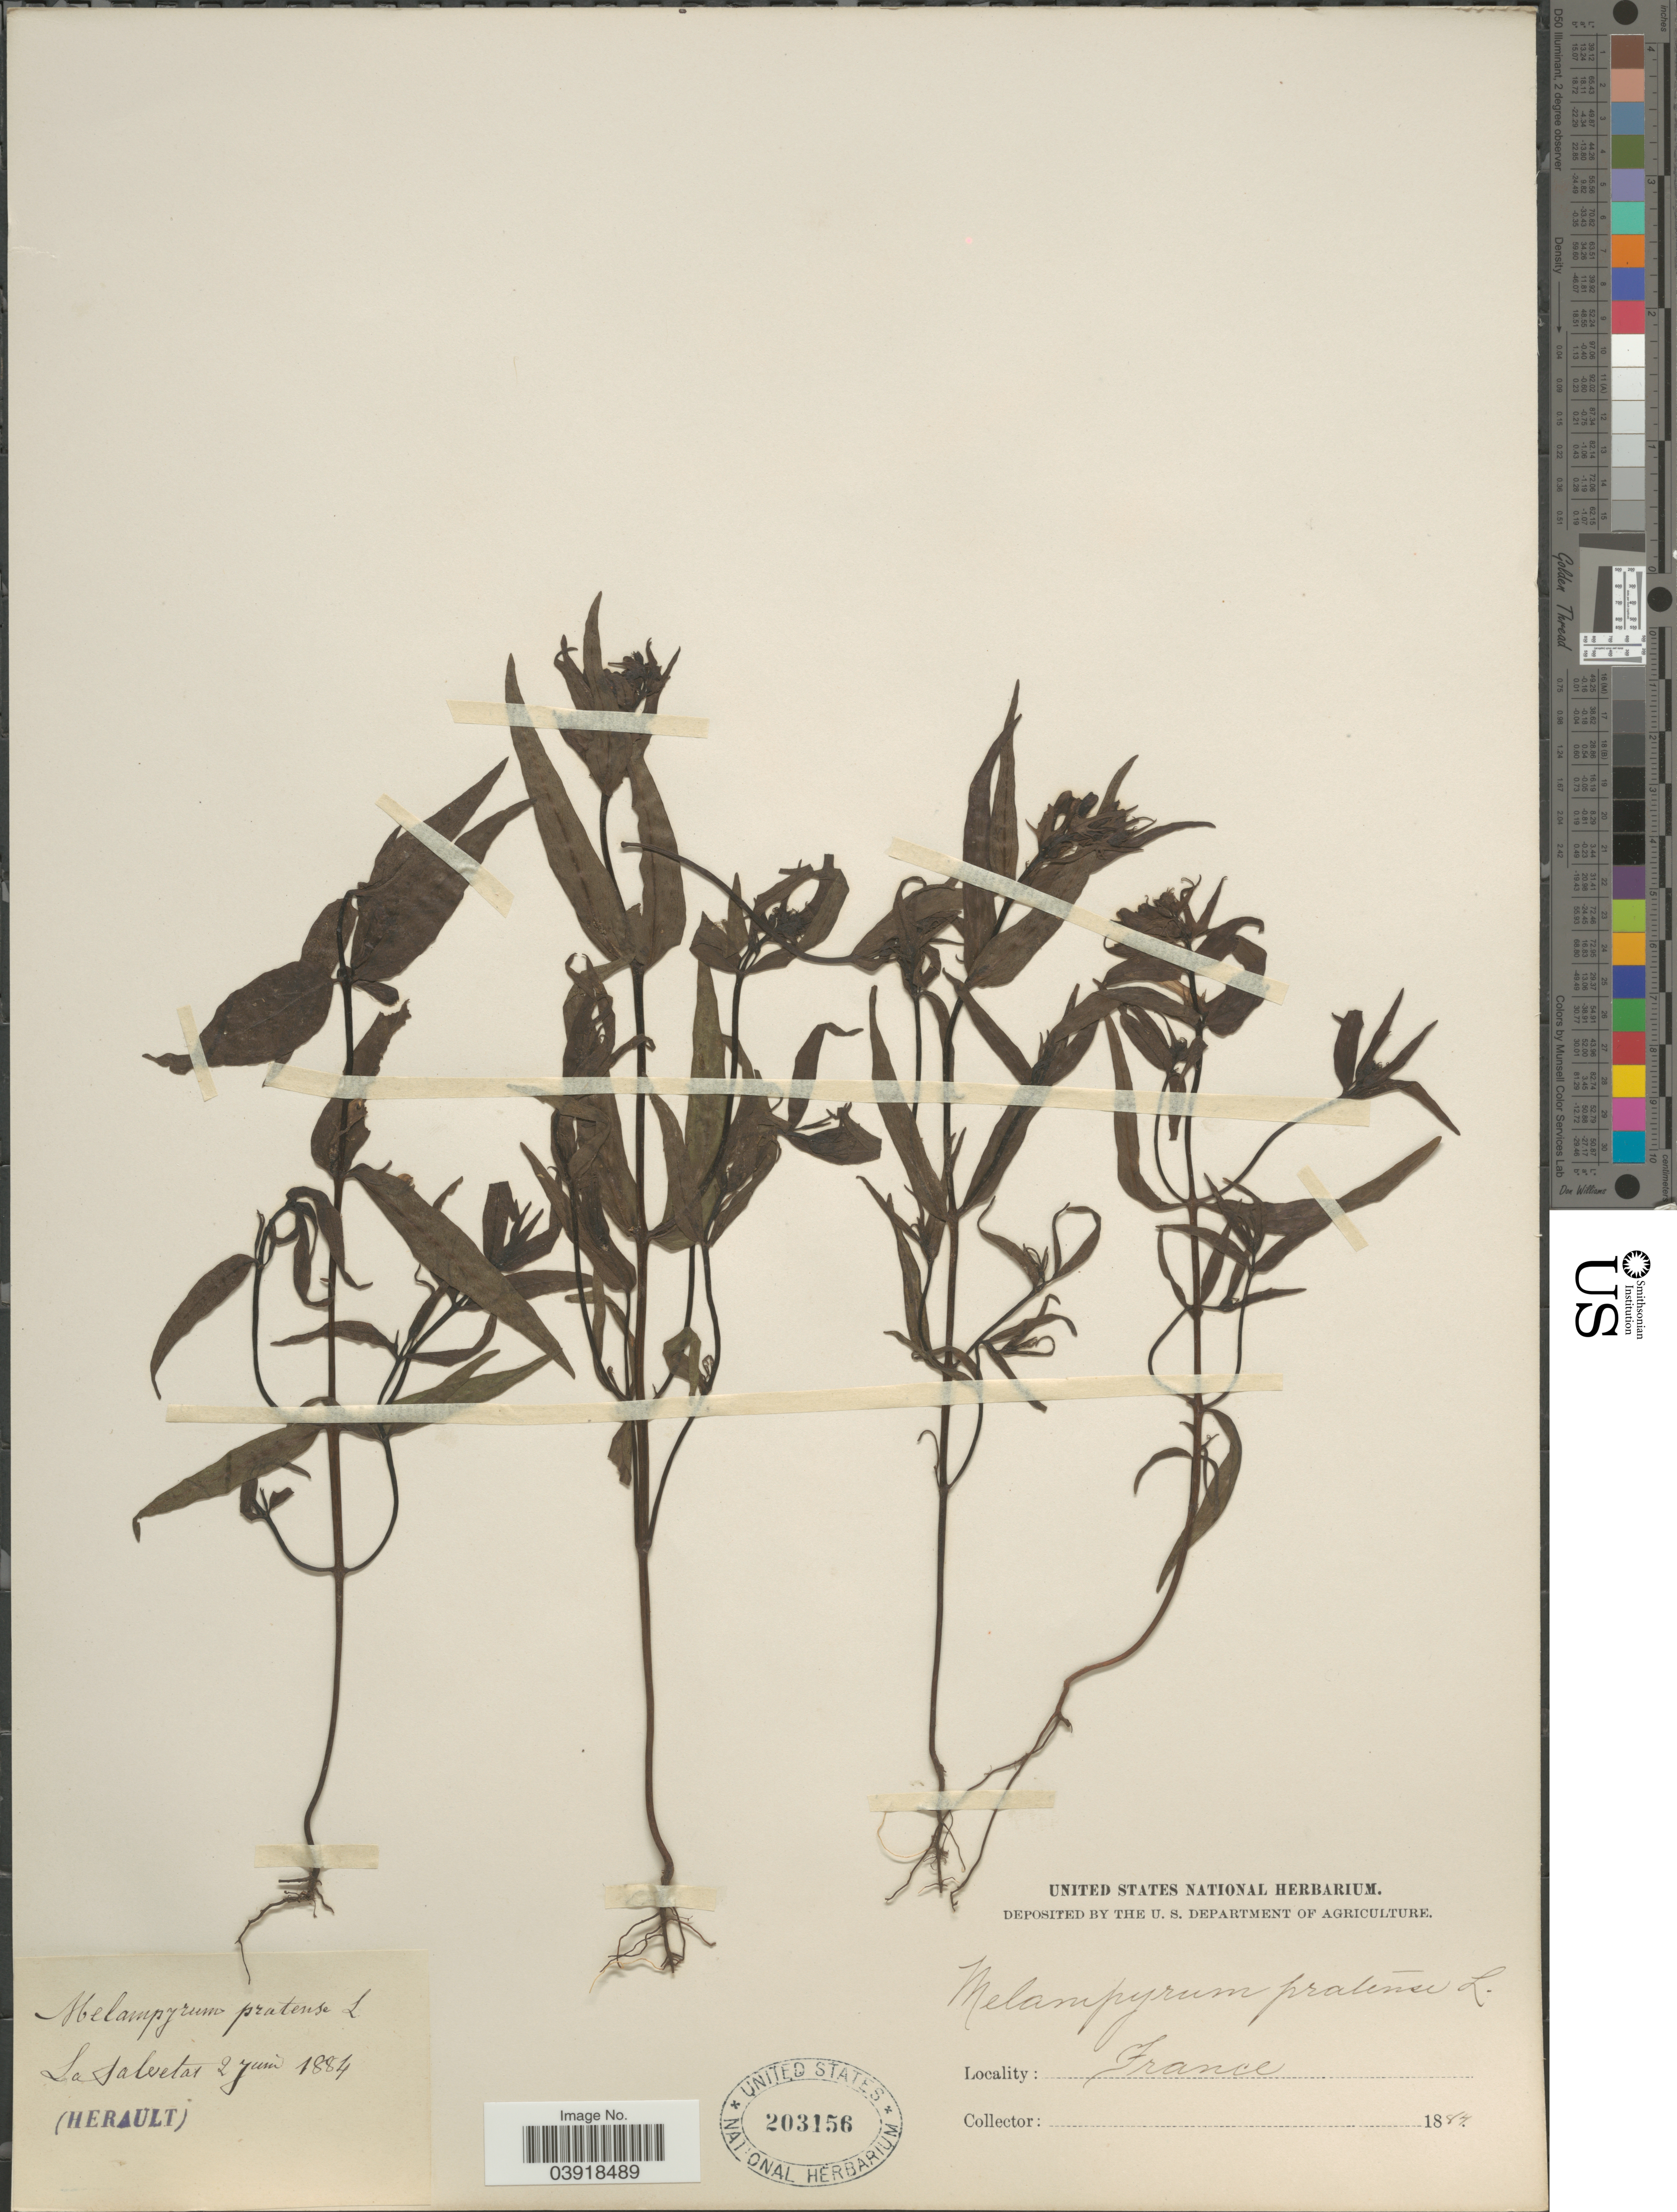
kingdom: Plantae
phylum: Tracheophyta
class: Magnoliopsida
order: Lamiales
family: Orobanchaceae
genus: Melampyrum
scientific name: Melampyrum pratense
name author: L.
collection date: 1884-06-02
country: France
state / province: Occitanie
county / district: Hérault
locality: La Salvetas. (Herault).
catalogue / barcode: US 203156